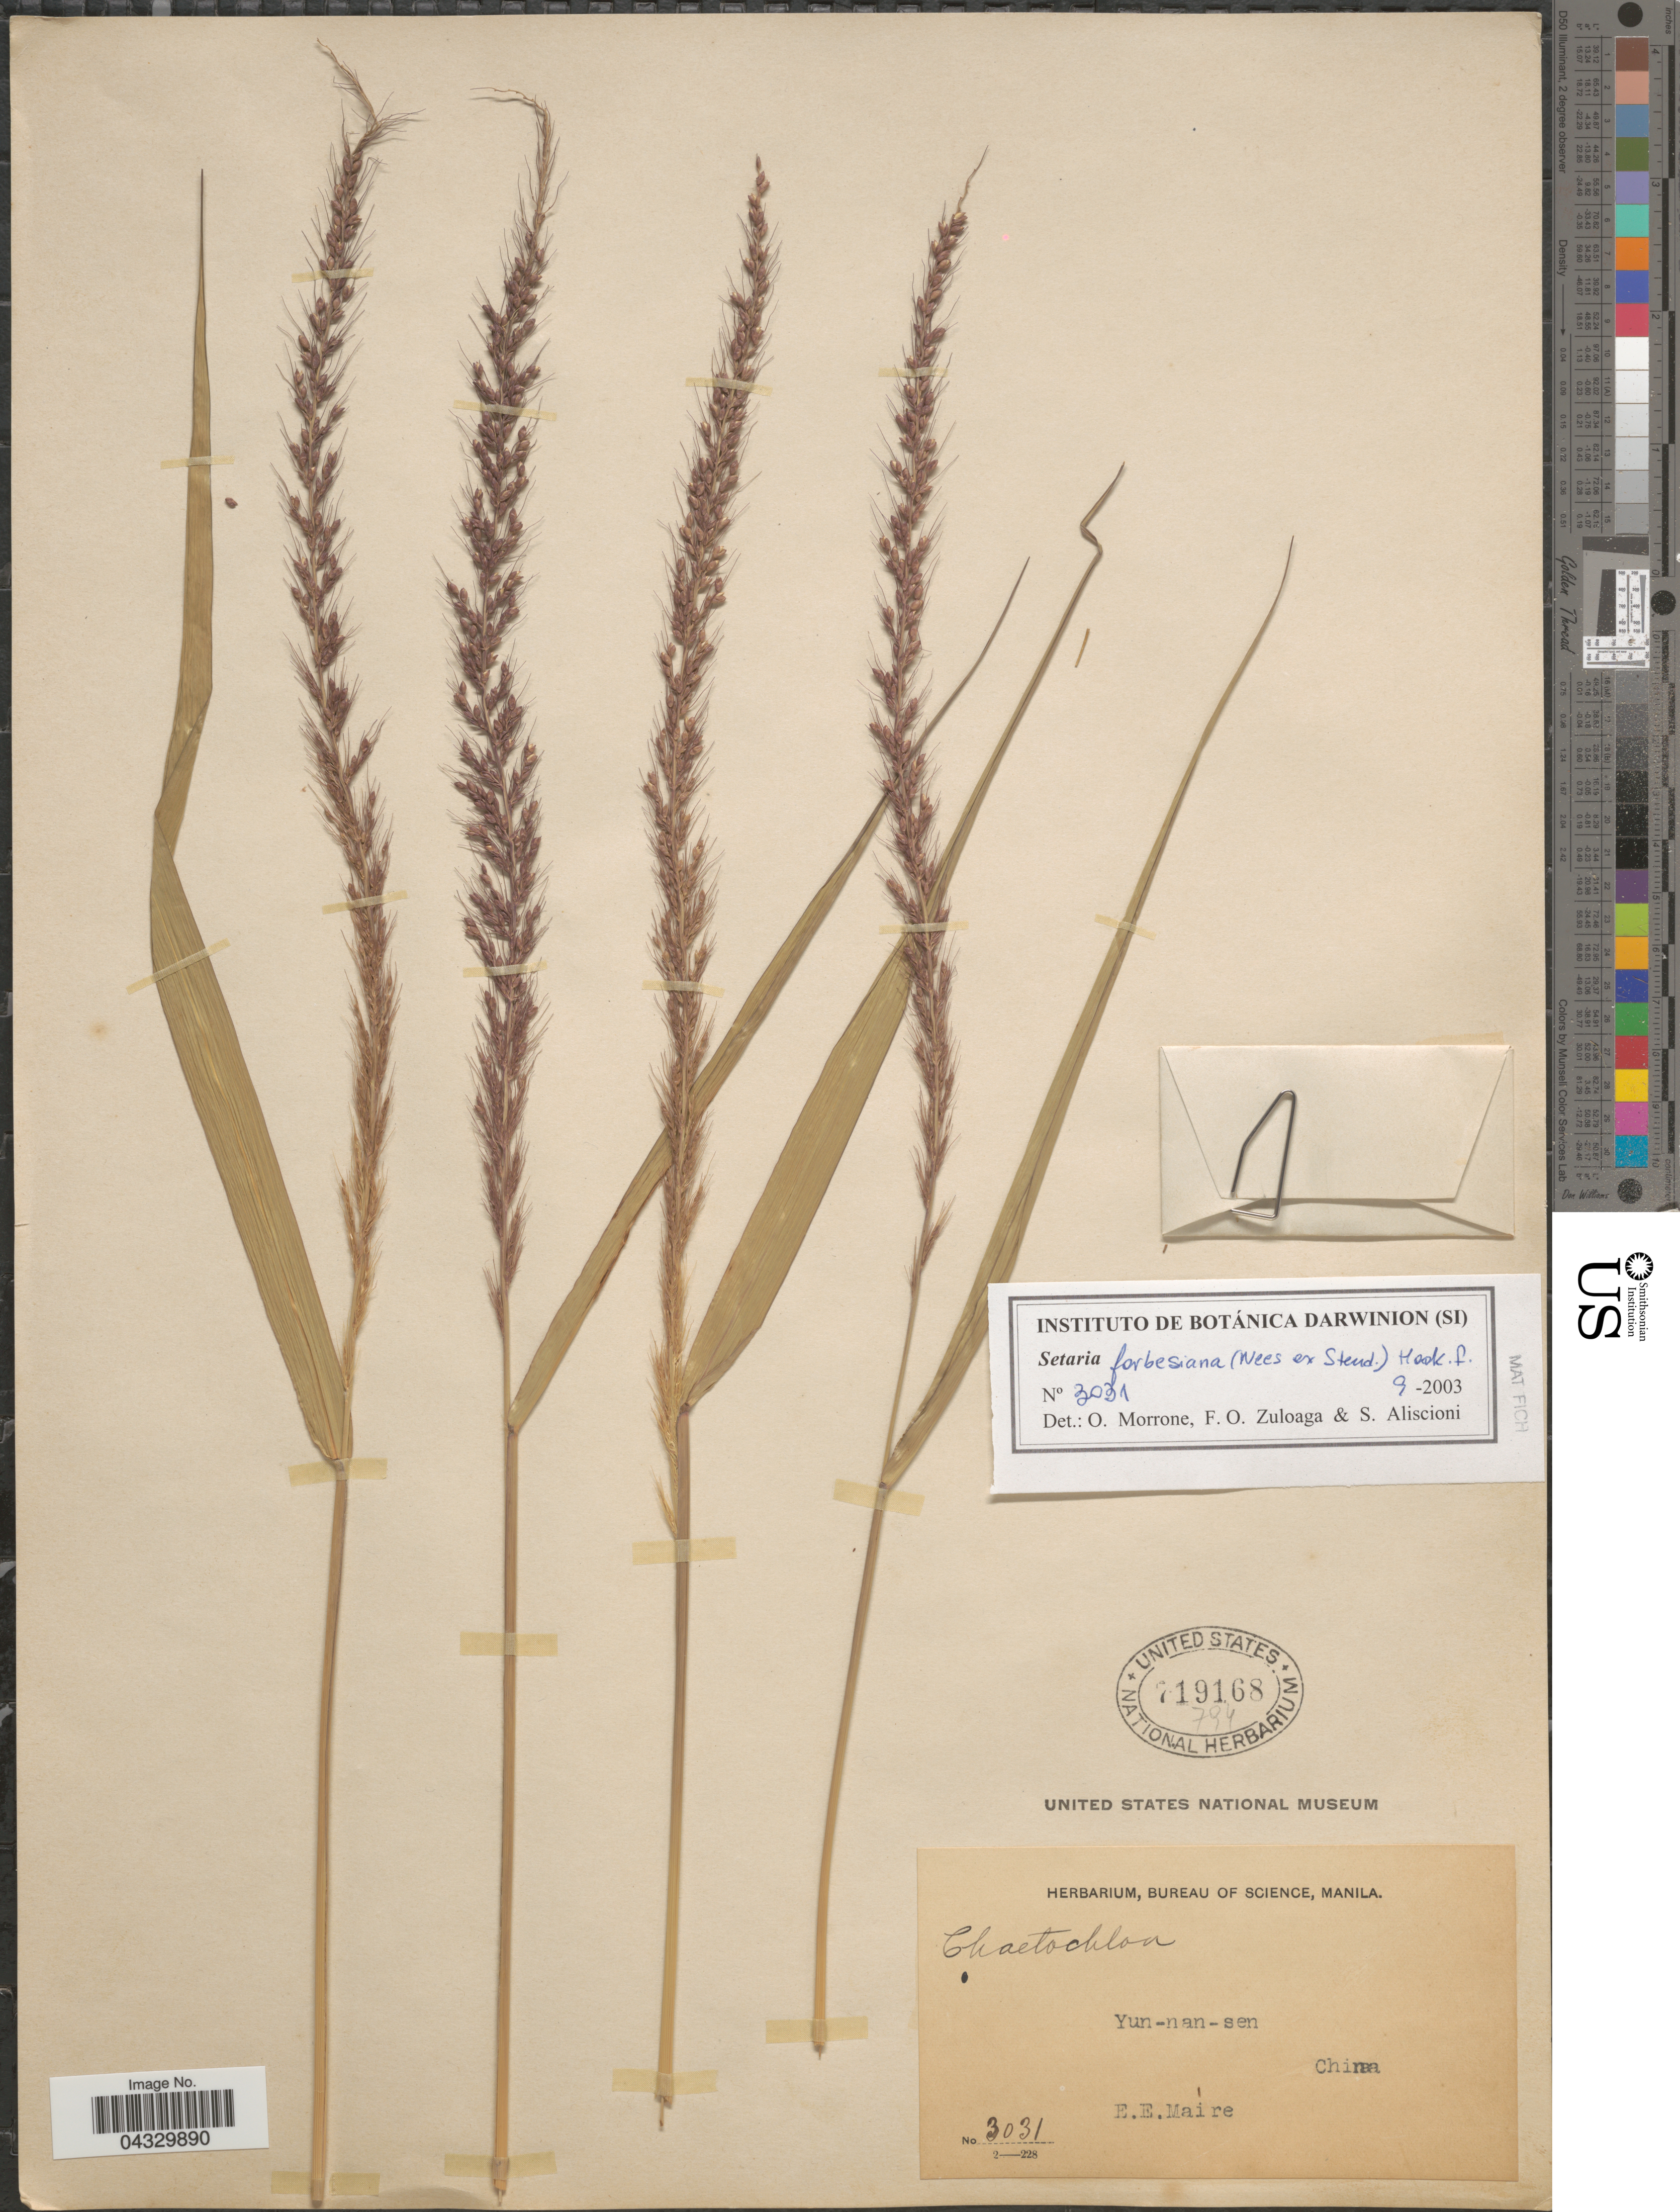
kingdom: Plantae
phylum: Tracheophyta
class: Liliopsida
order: Poales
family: Poaceae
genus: Setaria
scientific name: Setaria forbesiana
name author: (Nees ex Steud.) Hook. f.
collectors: E. E. Maire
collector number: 3031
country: China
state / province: Yunnan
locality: Yun-nan-sen.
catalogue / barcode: US 719168